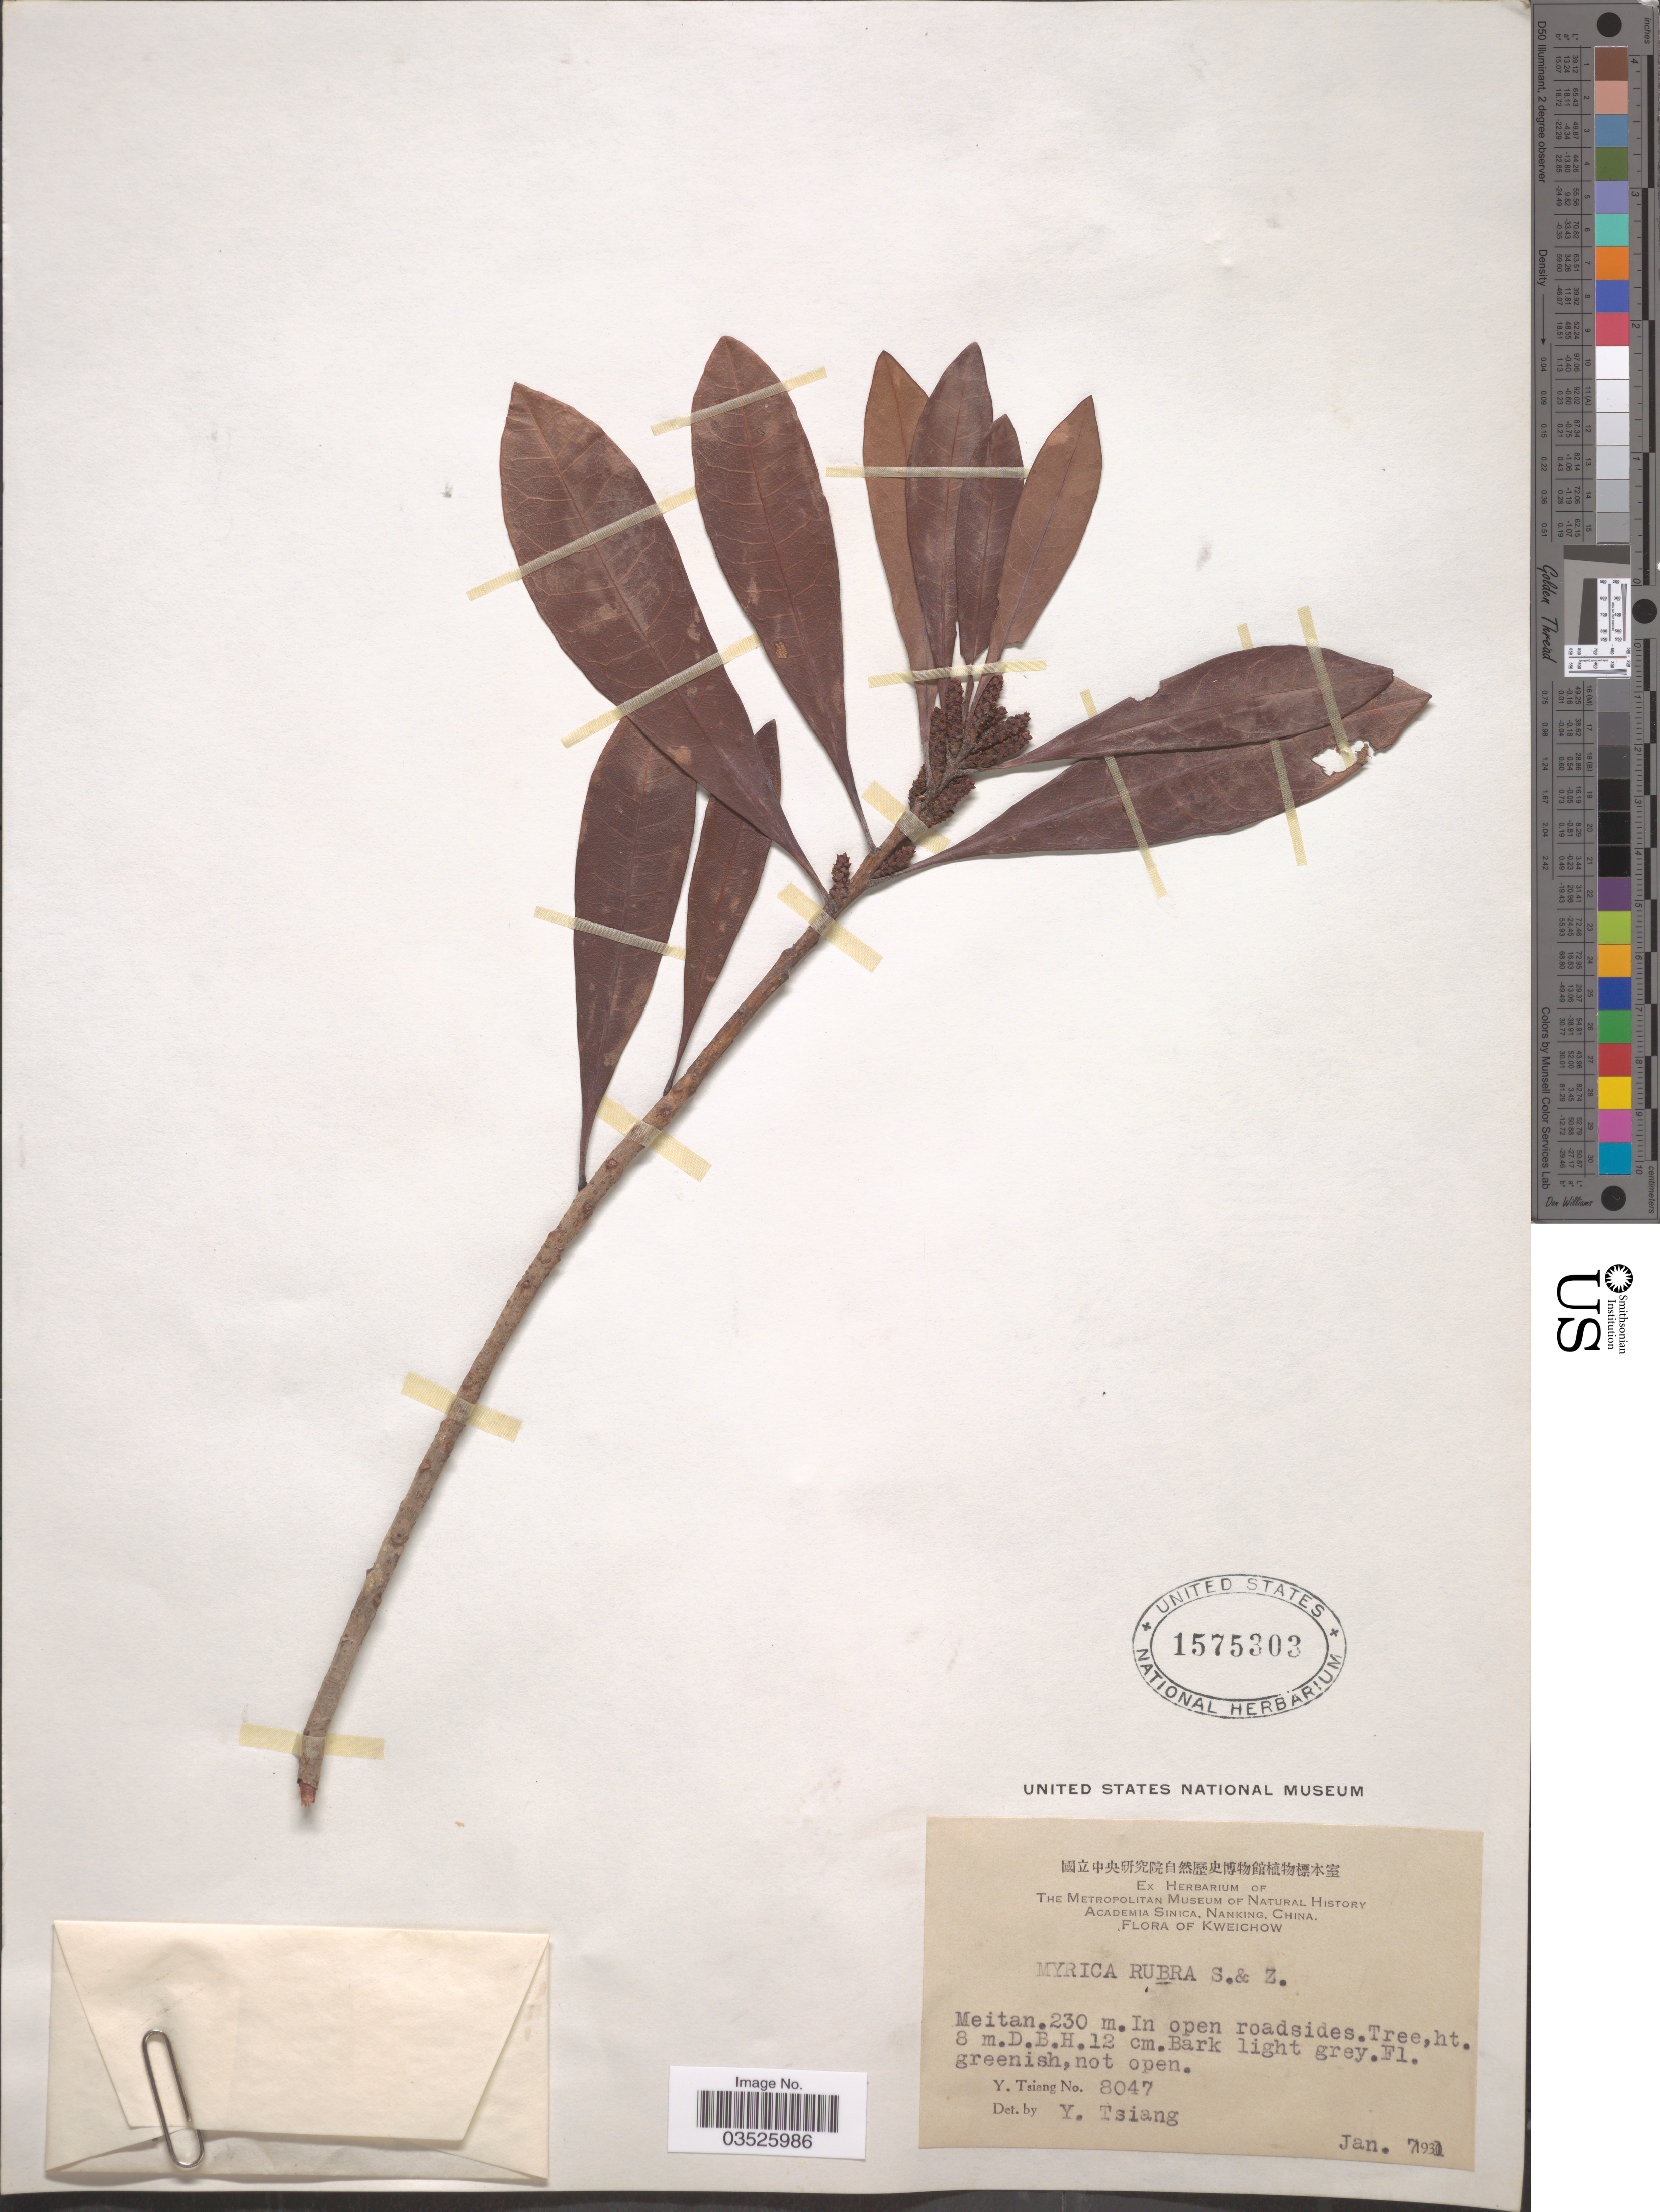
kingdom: Plantae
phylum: Tracheophyta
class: Magnoliopsida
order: Fagales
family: Myricaceae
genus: Morella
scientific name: Morella rubra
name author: Lour.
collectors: Y. Tsiang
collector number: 8047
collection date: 1931-01-07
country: China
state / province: Guizhou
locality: Kweichow. Meitan.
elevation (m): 230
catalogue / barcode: US 1575303